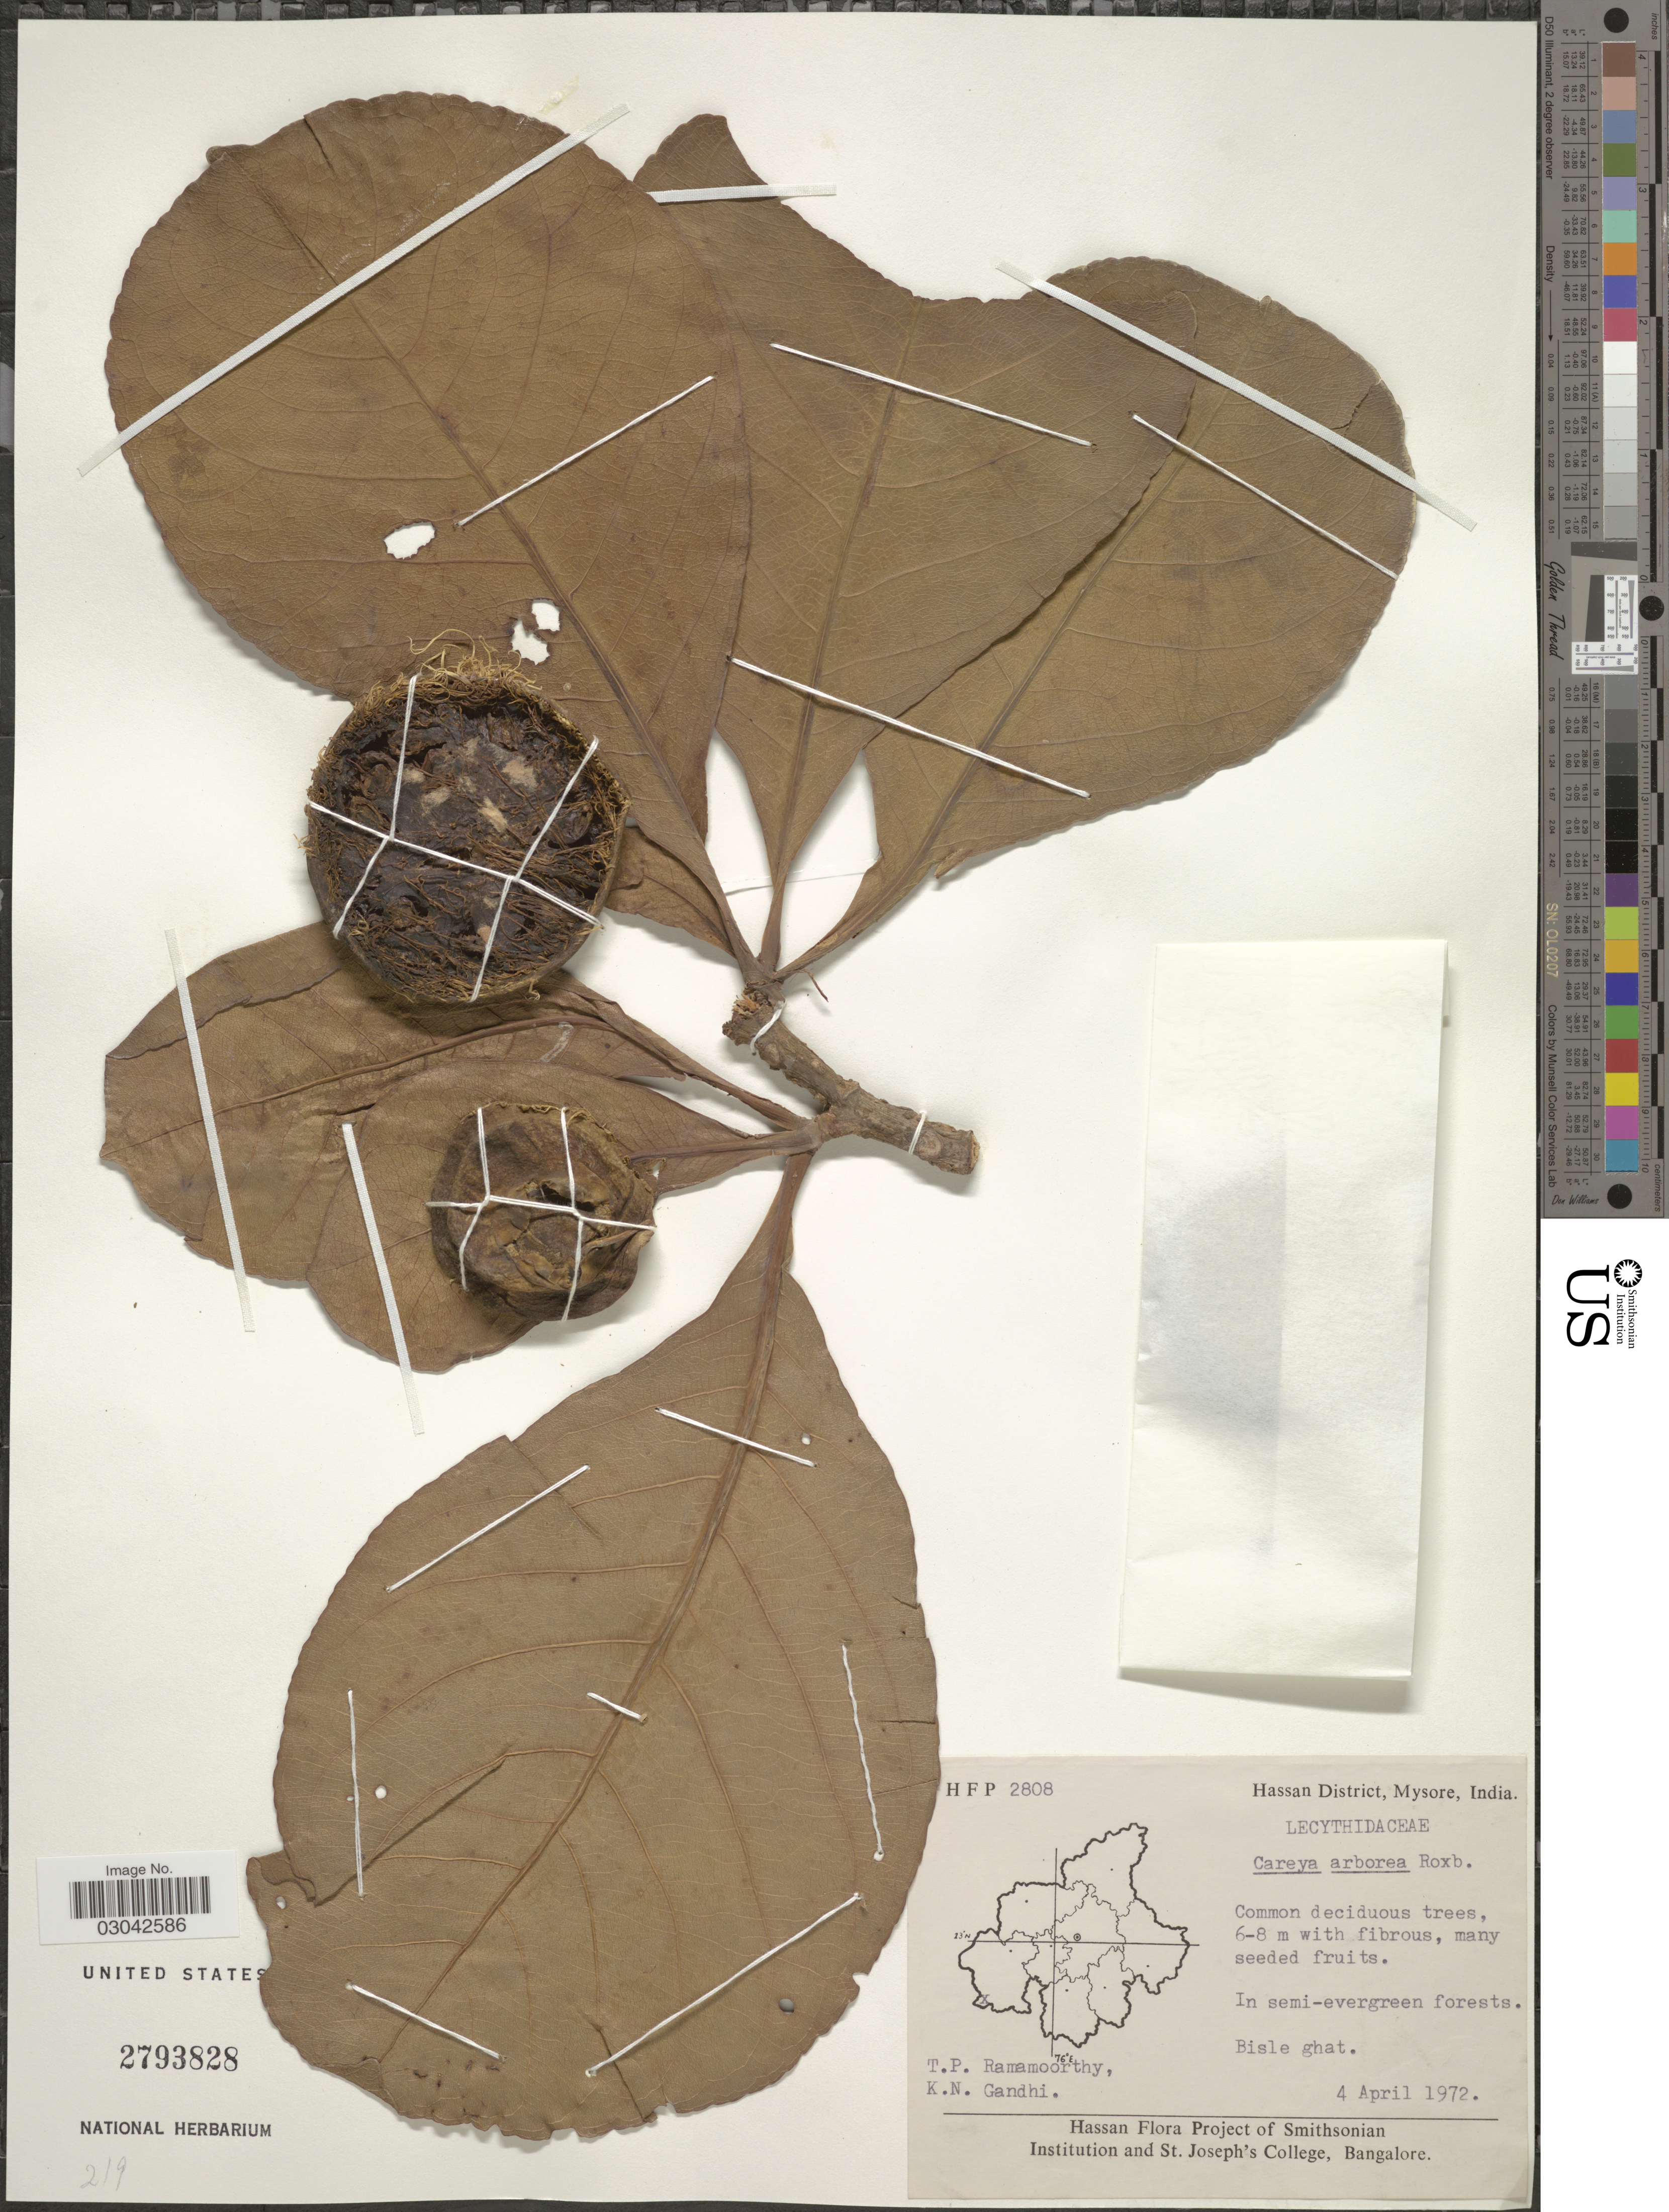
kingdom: Plantae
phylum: Tracheophyta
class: Magnoliopsida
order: Ericales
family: Lecythidaceae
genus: Careya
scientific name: Careya arborea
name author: Roxb.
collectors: T. P. Ramamoorthy & K. N. Gandhi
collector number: HFP 2808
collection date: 1972-04-04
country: India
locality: Hassan District, Mysore. Bisle ghat.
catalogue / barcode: US 2793828